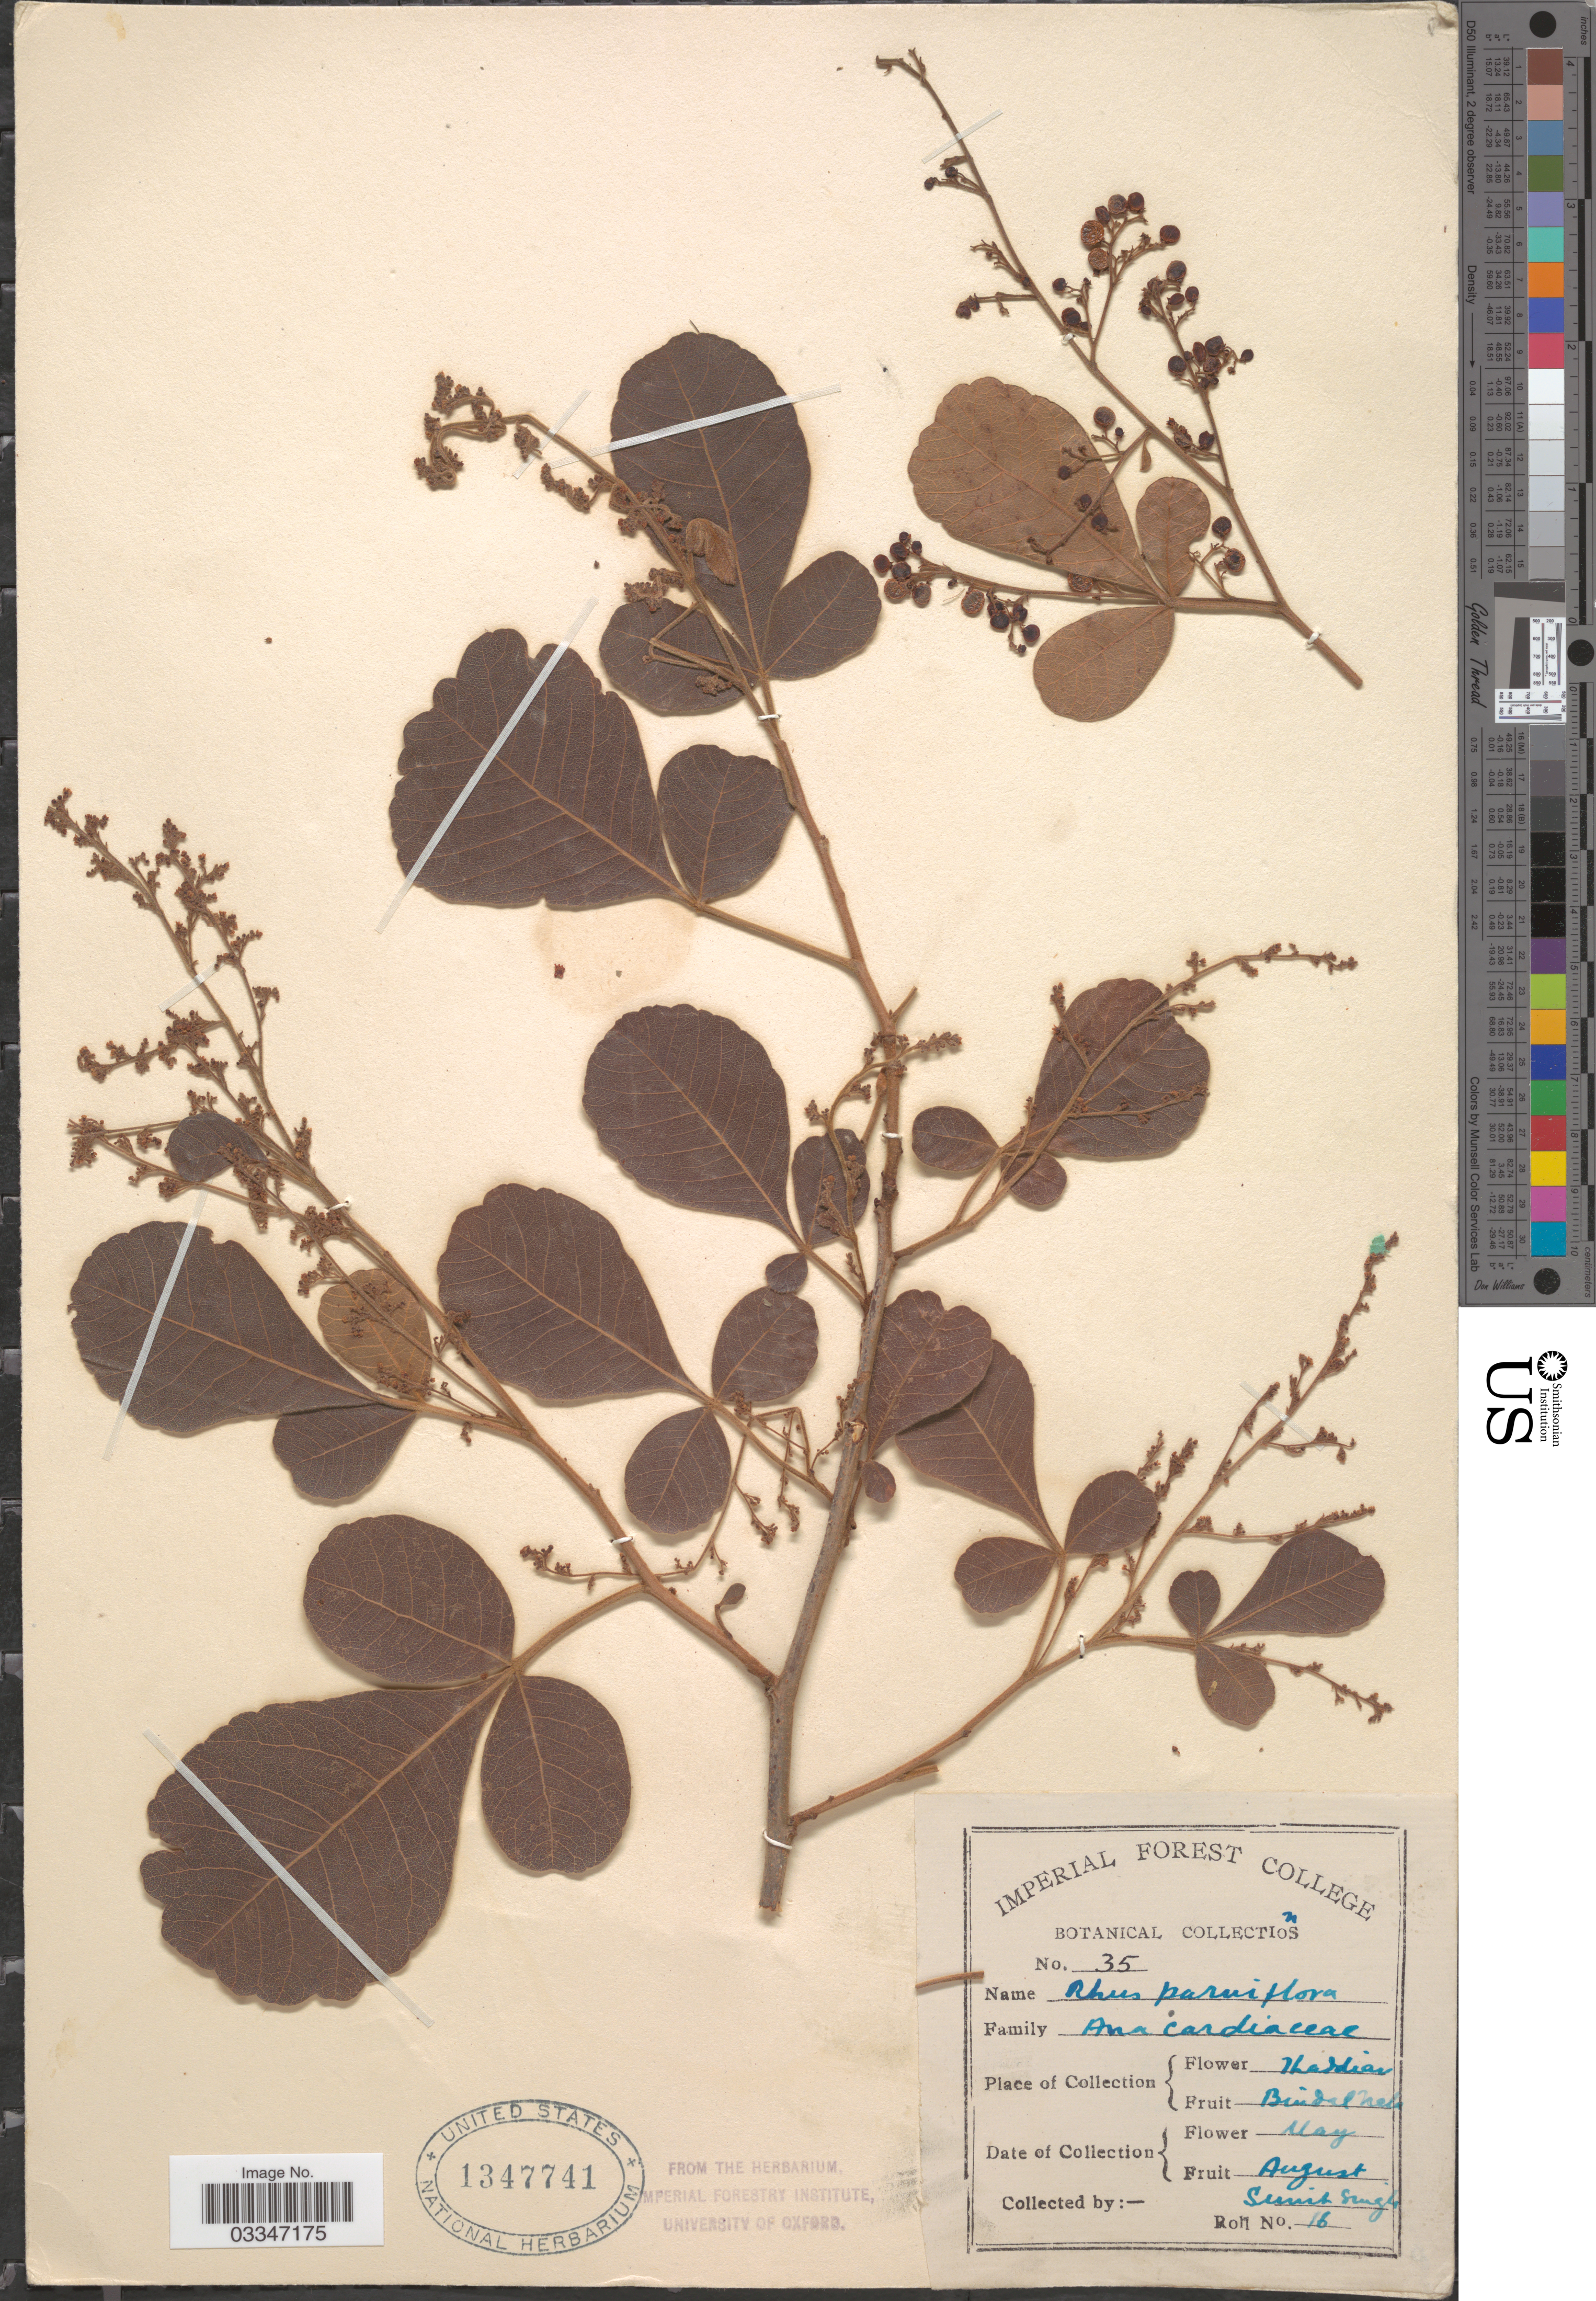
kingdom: Plantae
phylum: Tracheophyta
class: Magnoliopsida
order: Sapindales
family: Anacardiaceae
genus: Rhus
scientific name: Rhus parviflora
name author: Roxb.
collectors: S. Singh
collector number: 35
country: India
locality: Thardias. Bindal Nala.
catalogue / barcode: US 1347741